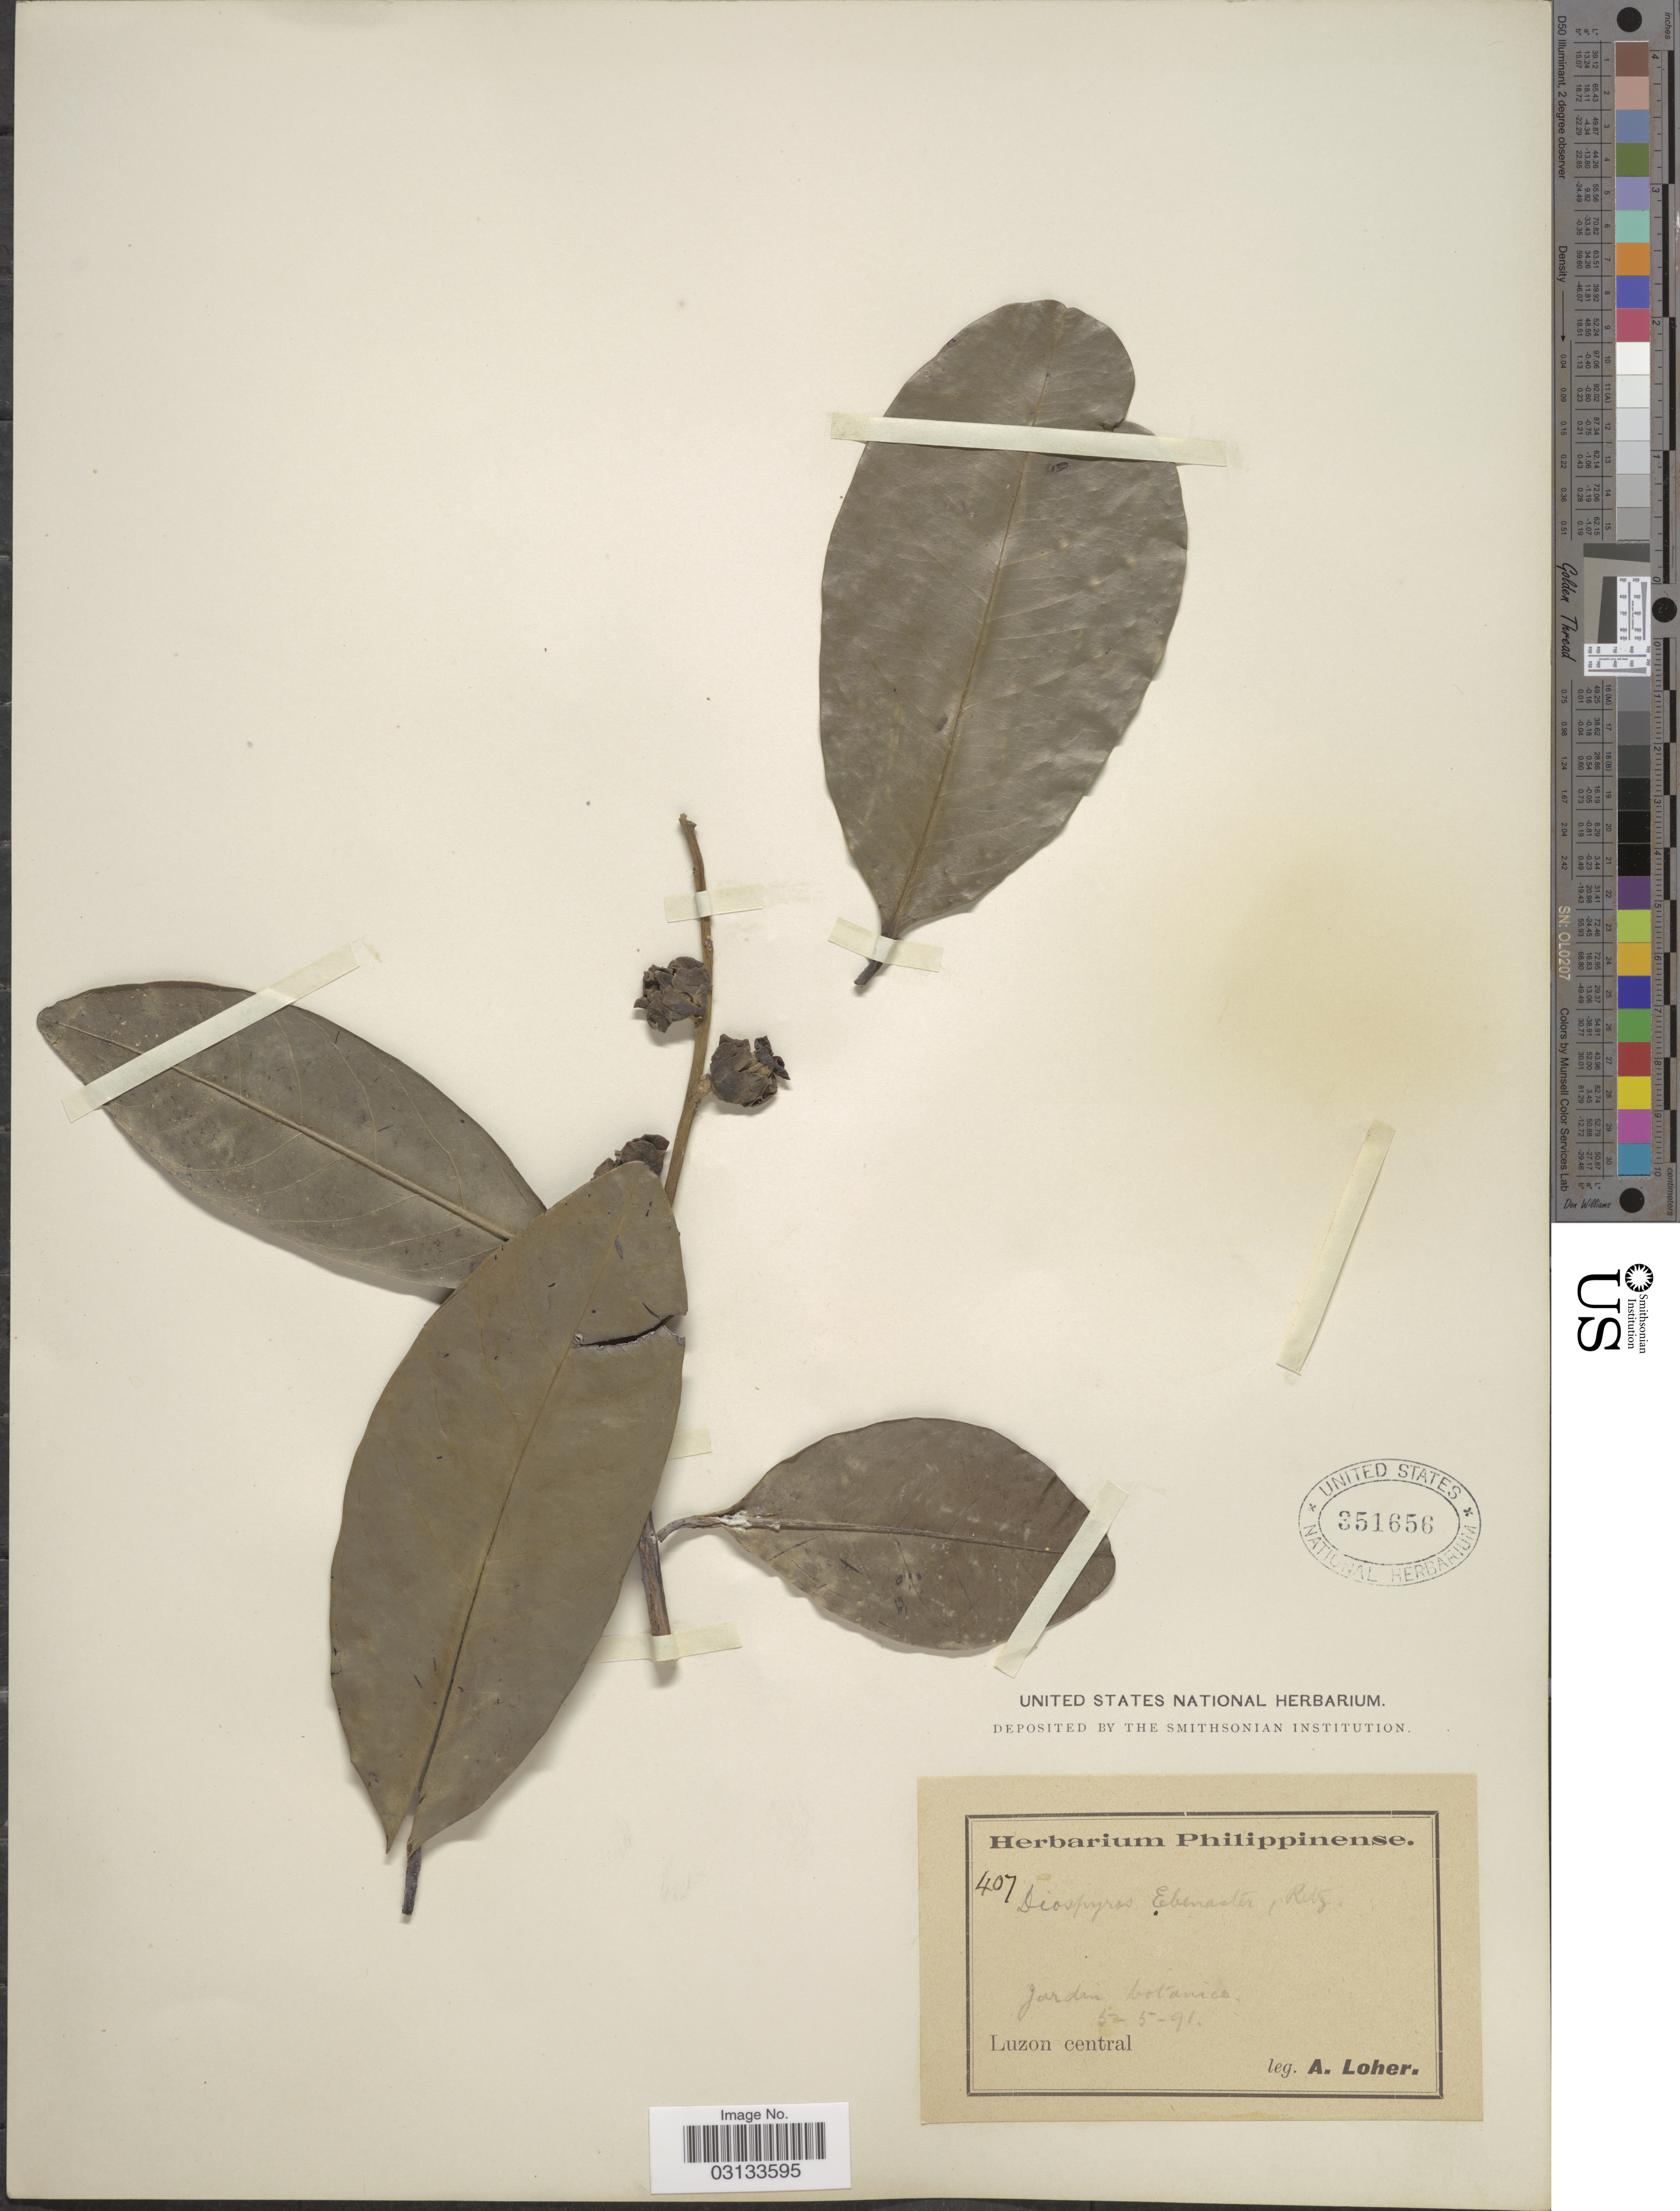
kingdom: Plantae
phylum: Tracheophyta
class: Magnoliopsida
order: Ericales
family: Ebenaceae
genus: Diospyros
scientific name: Diospyros ebenaster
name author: Retz.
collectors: A. Loher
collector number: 407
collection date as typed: Transcribed d/m/y: 5/5/91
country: Philippines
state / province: Central Luzon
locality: Luzon central, Jardin botanico.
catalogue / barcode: US 351656